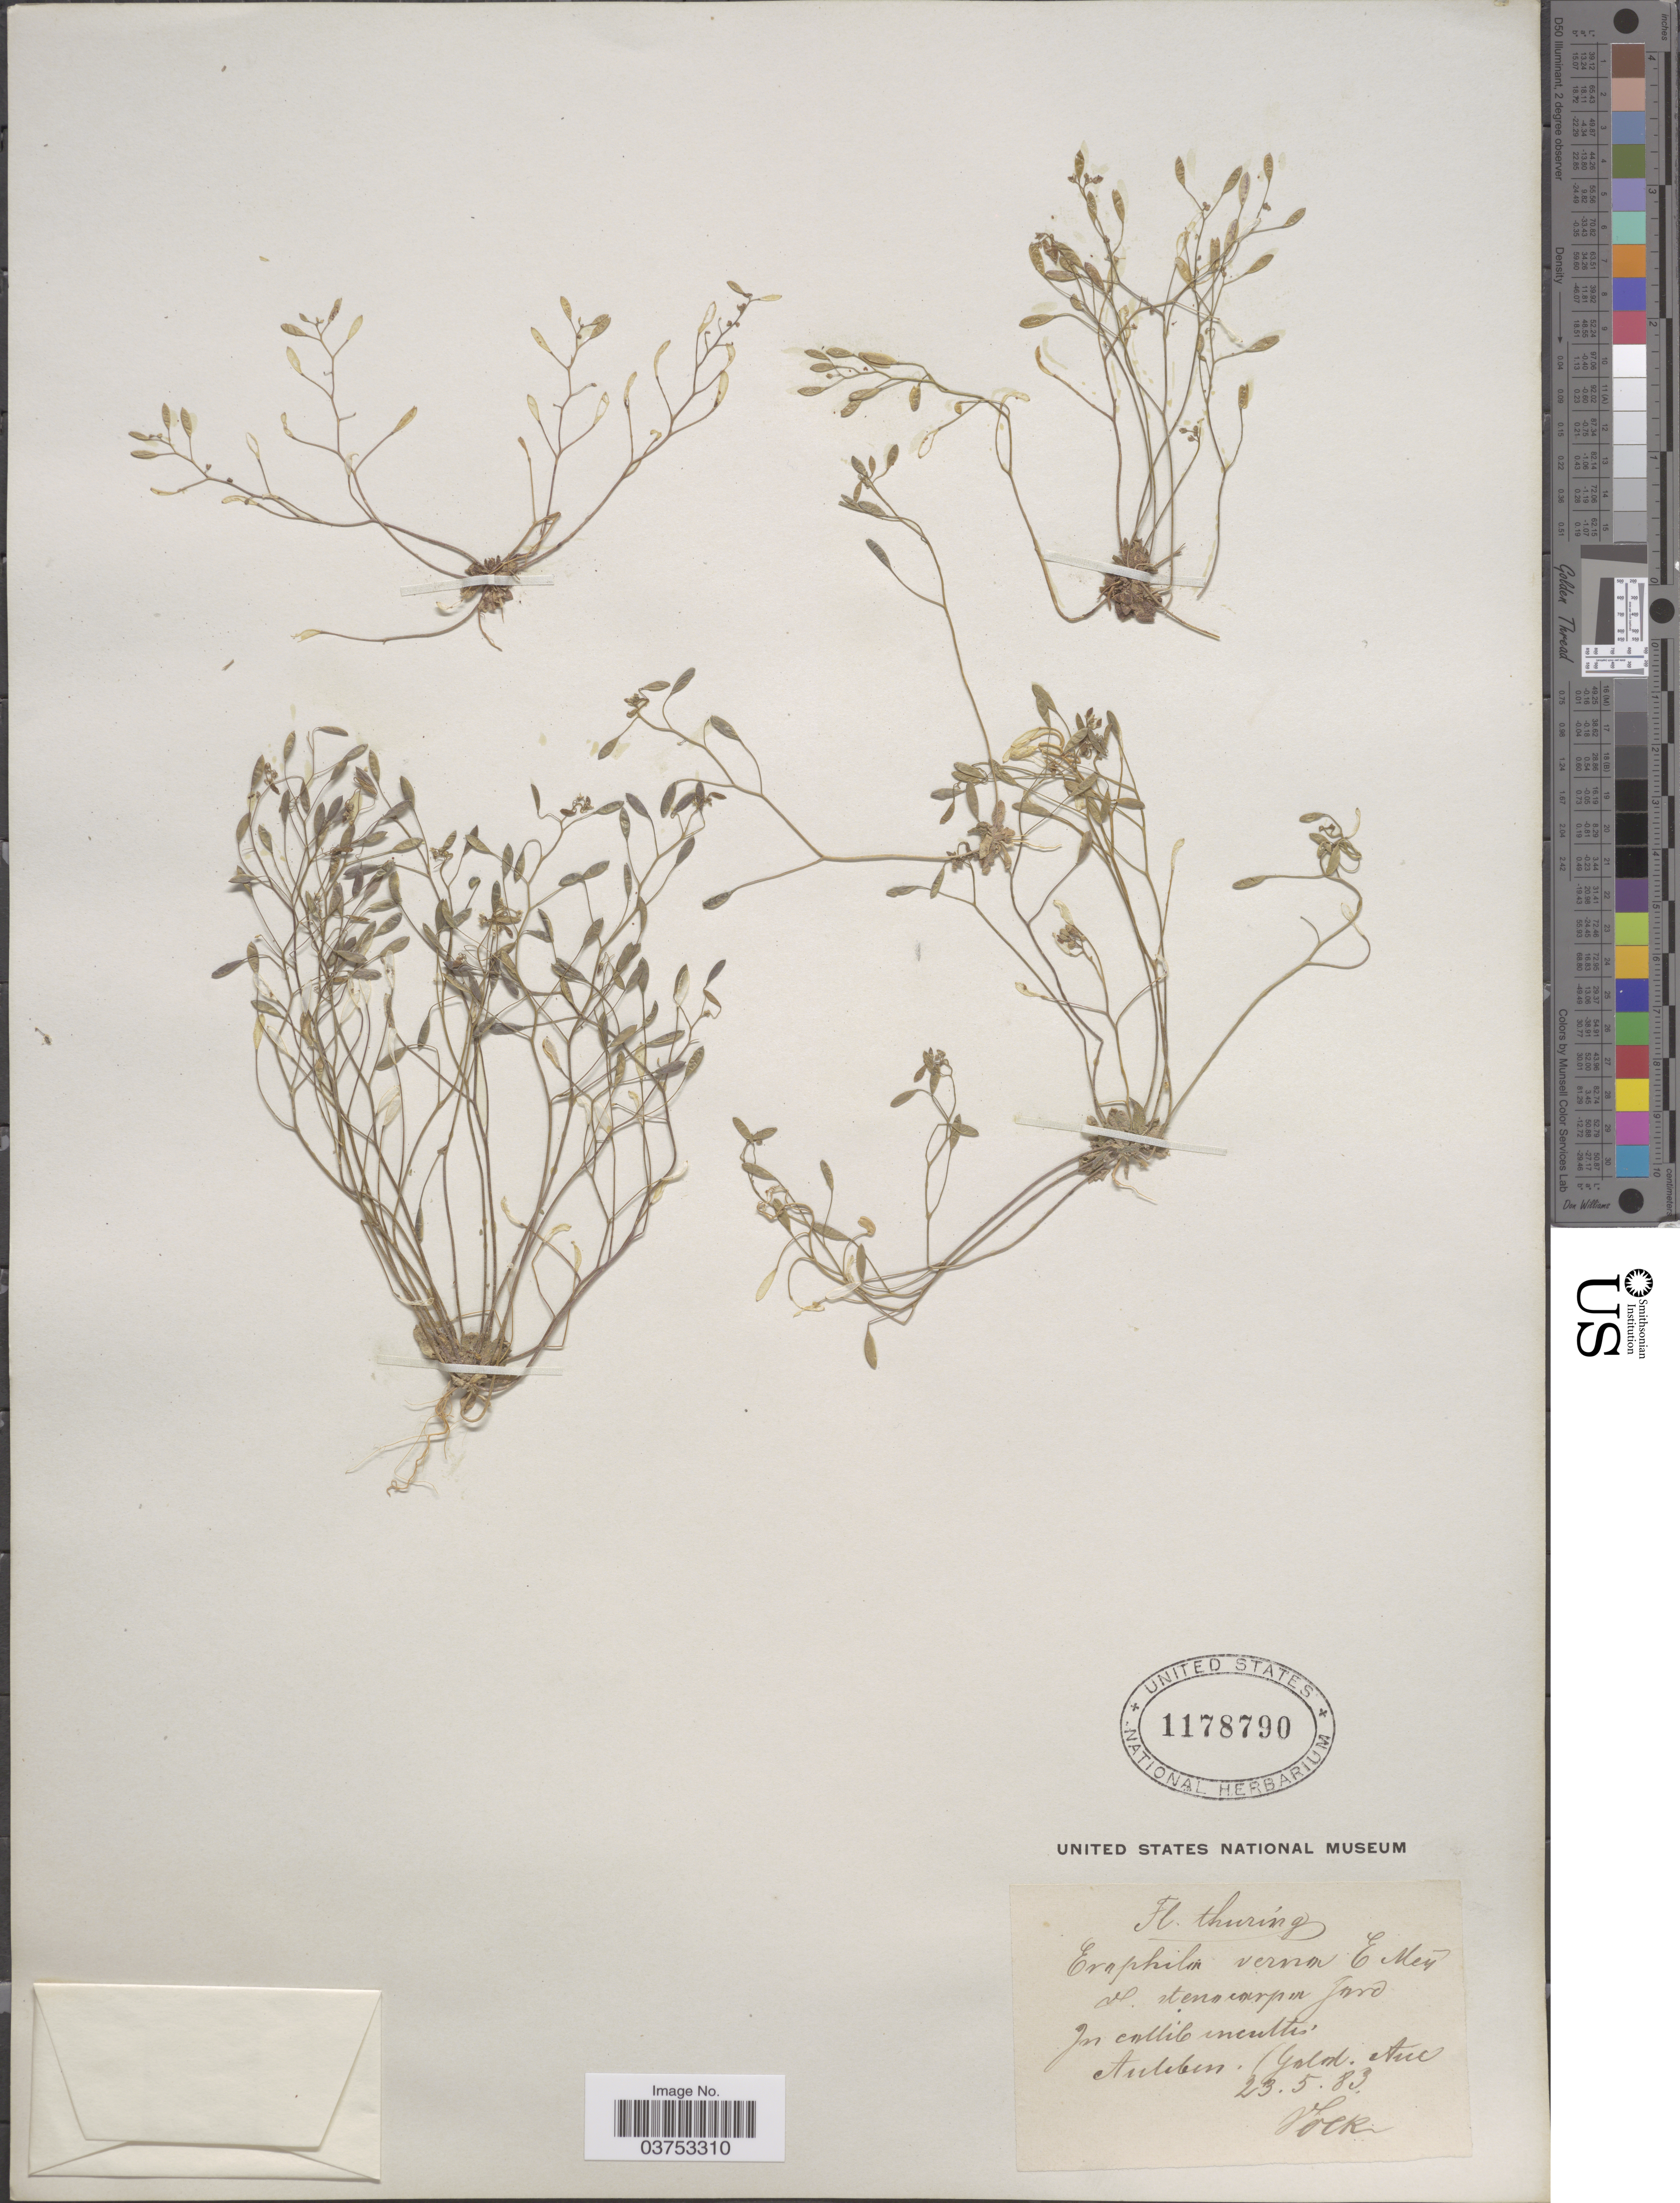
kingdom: Plantae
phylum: Tracheophyta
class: Magnoliopsida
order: Brassicales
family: Brassicaceae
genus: Draba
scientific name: Draba verna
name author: L.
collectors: Vock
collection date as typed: Transcribed d/m/y: 23/5/83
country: Germany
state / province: Thuringia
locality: Thuring. In collib incultis Anleben [interpreted]. (Gold. Anc.) [interpreted].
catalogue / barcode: US 1178790